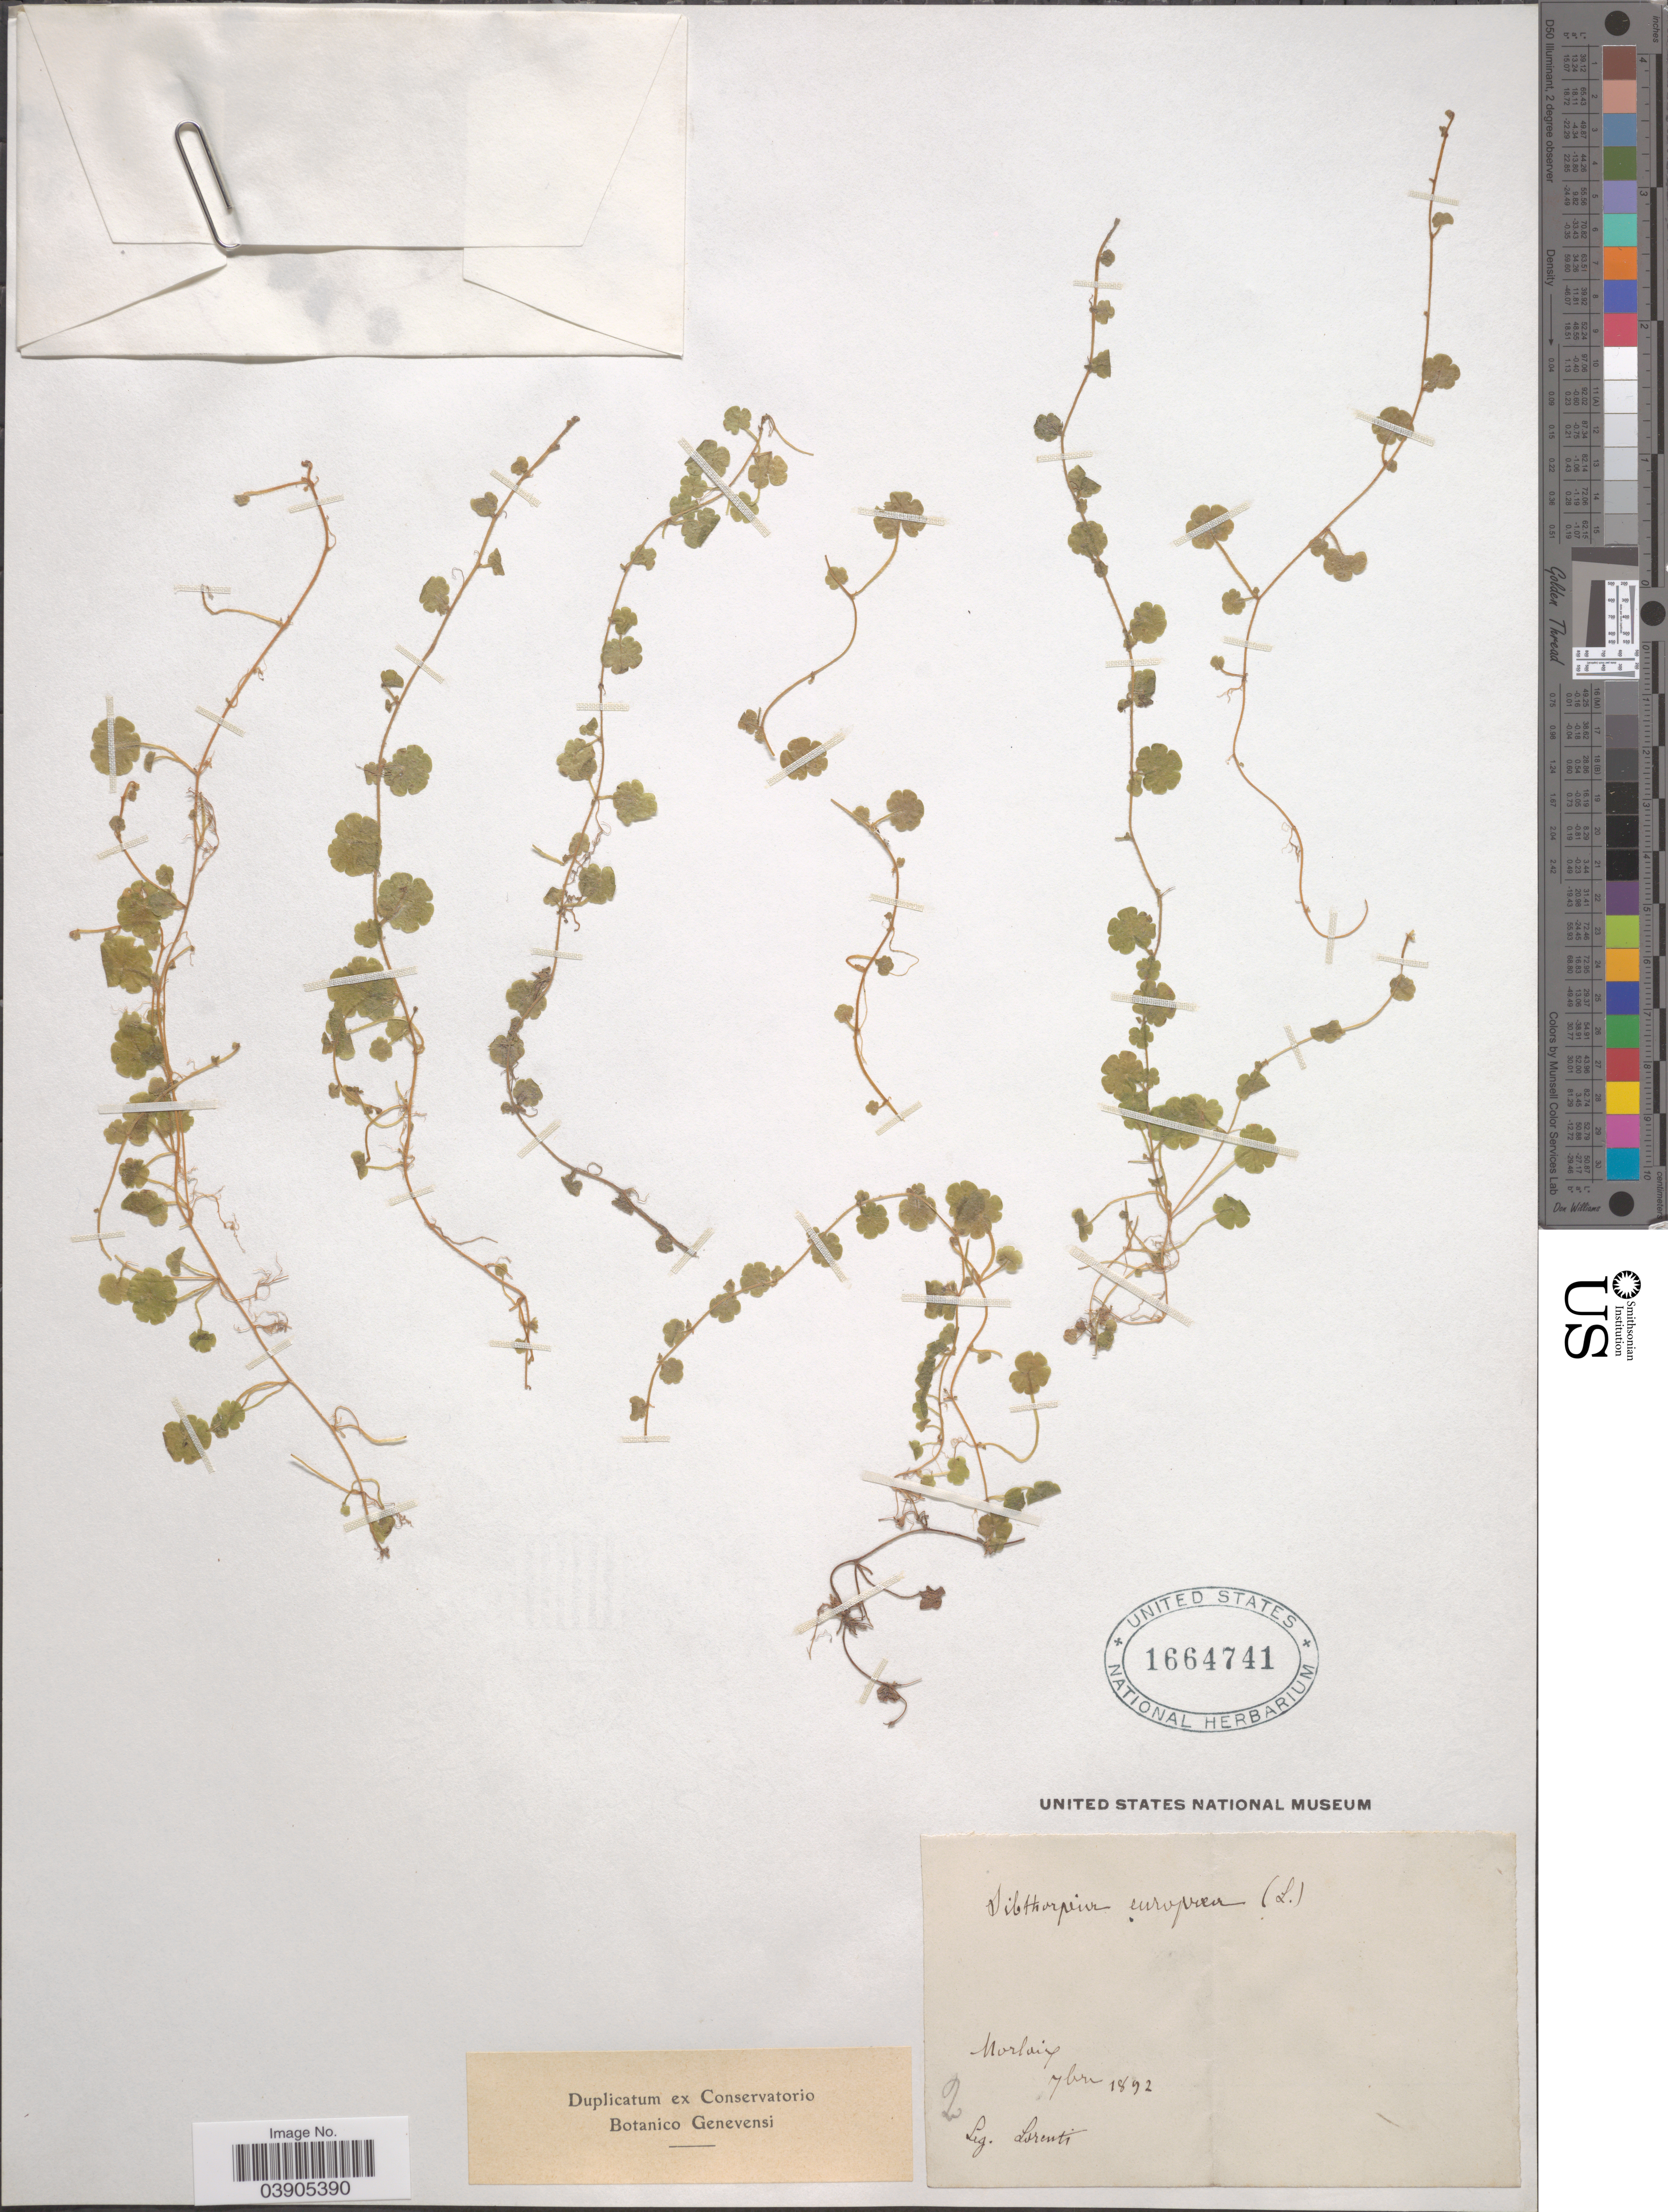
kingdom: Plantae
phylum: Tracheophyta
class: Magnoliopsida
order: Lamiales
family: Plantaginaceae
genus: Sibthorpia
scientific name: Sibthorpia europaea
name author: L.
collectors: -. Lorentz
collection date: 1892-09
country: France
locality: Morlaix.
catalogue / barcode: US 1664741